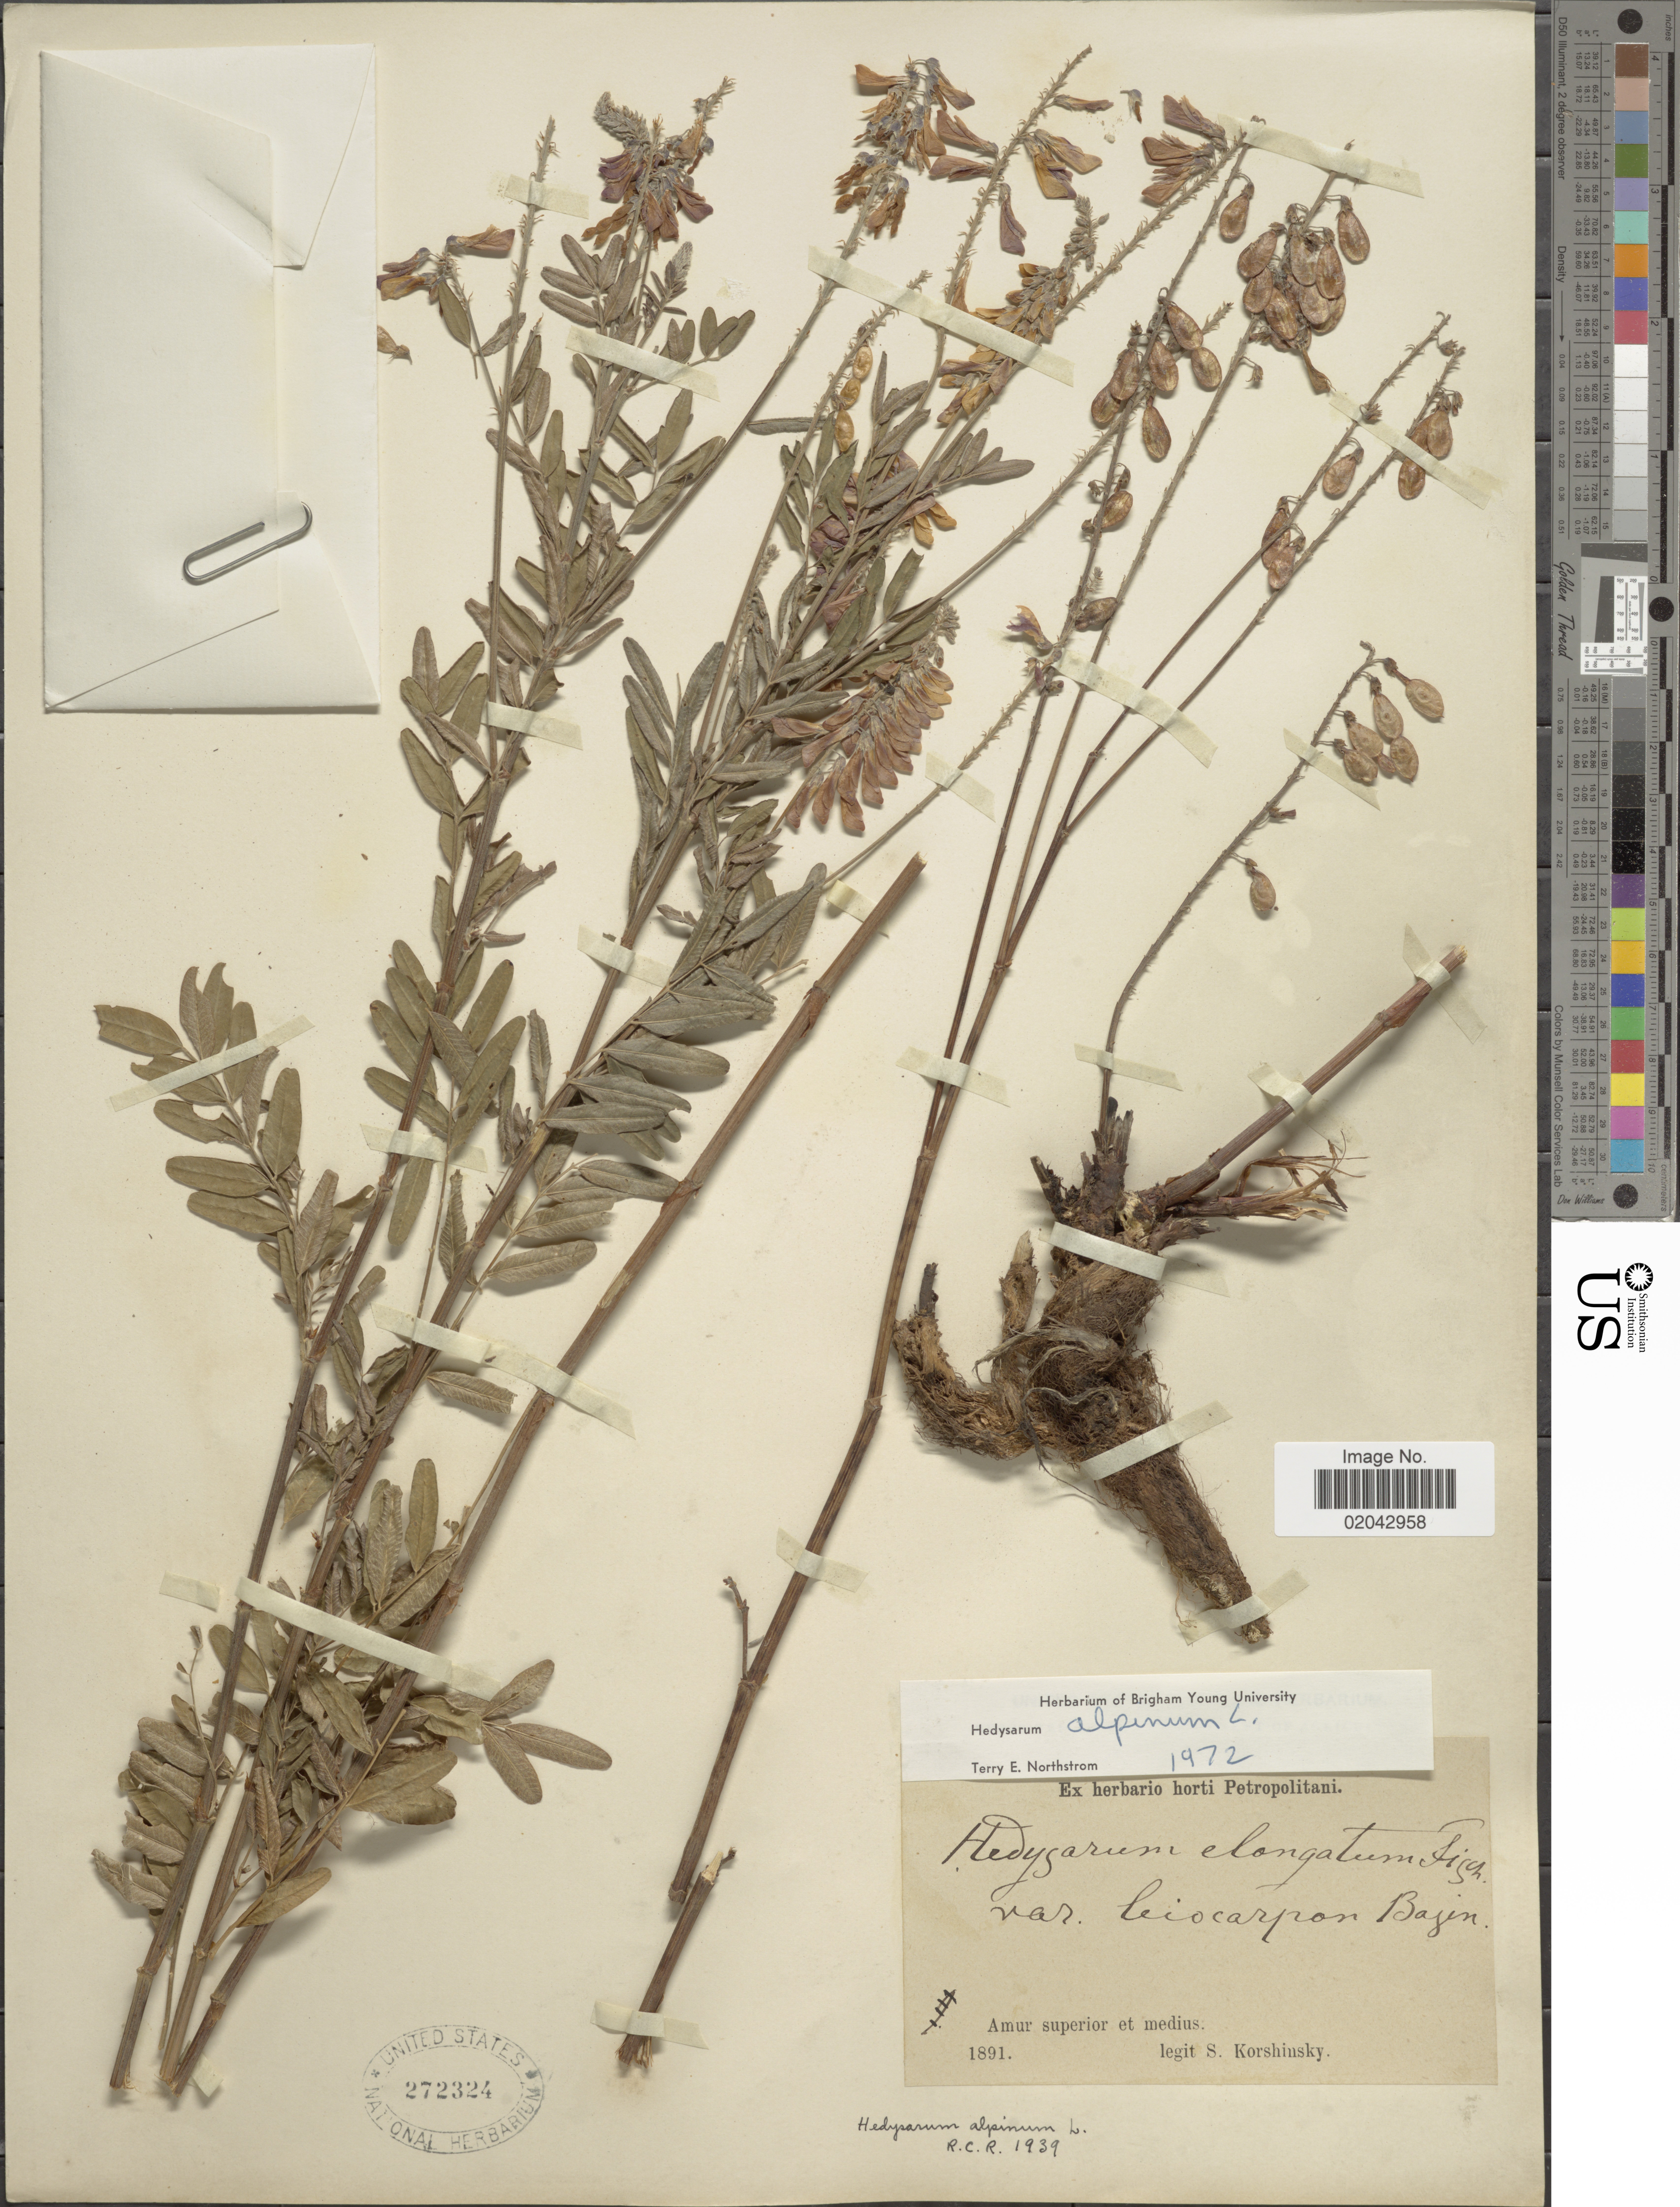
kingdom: Plantae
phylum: Tracheophyta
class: Magnoliopsida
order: Fabales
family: Fabaceae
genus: Hedysarum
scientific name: Hedysarum alpinum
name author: L.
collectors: Korshinsky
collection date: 1891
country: Russian Federation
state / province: Amur/Khabarovsk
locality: Amur superior et medius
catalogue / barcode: US 272324